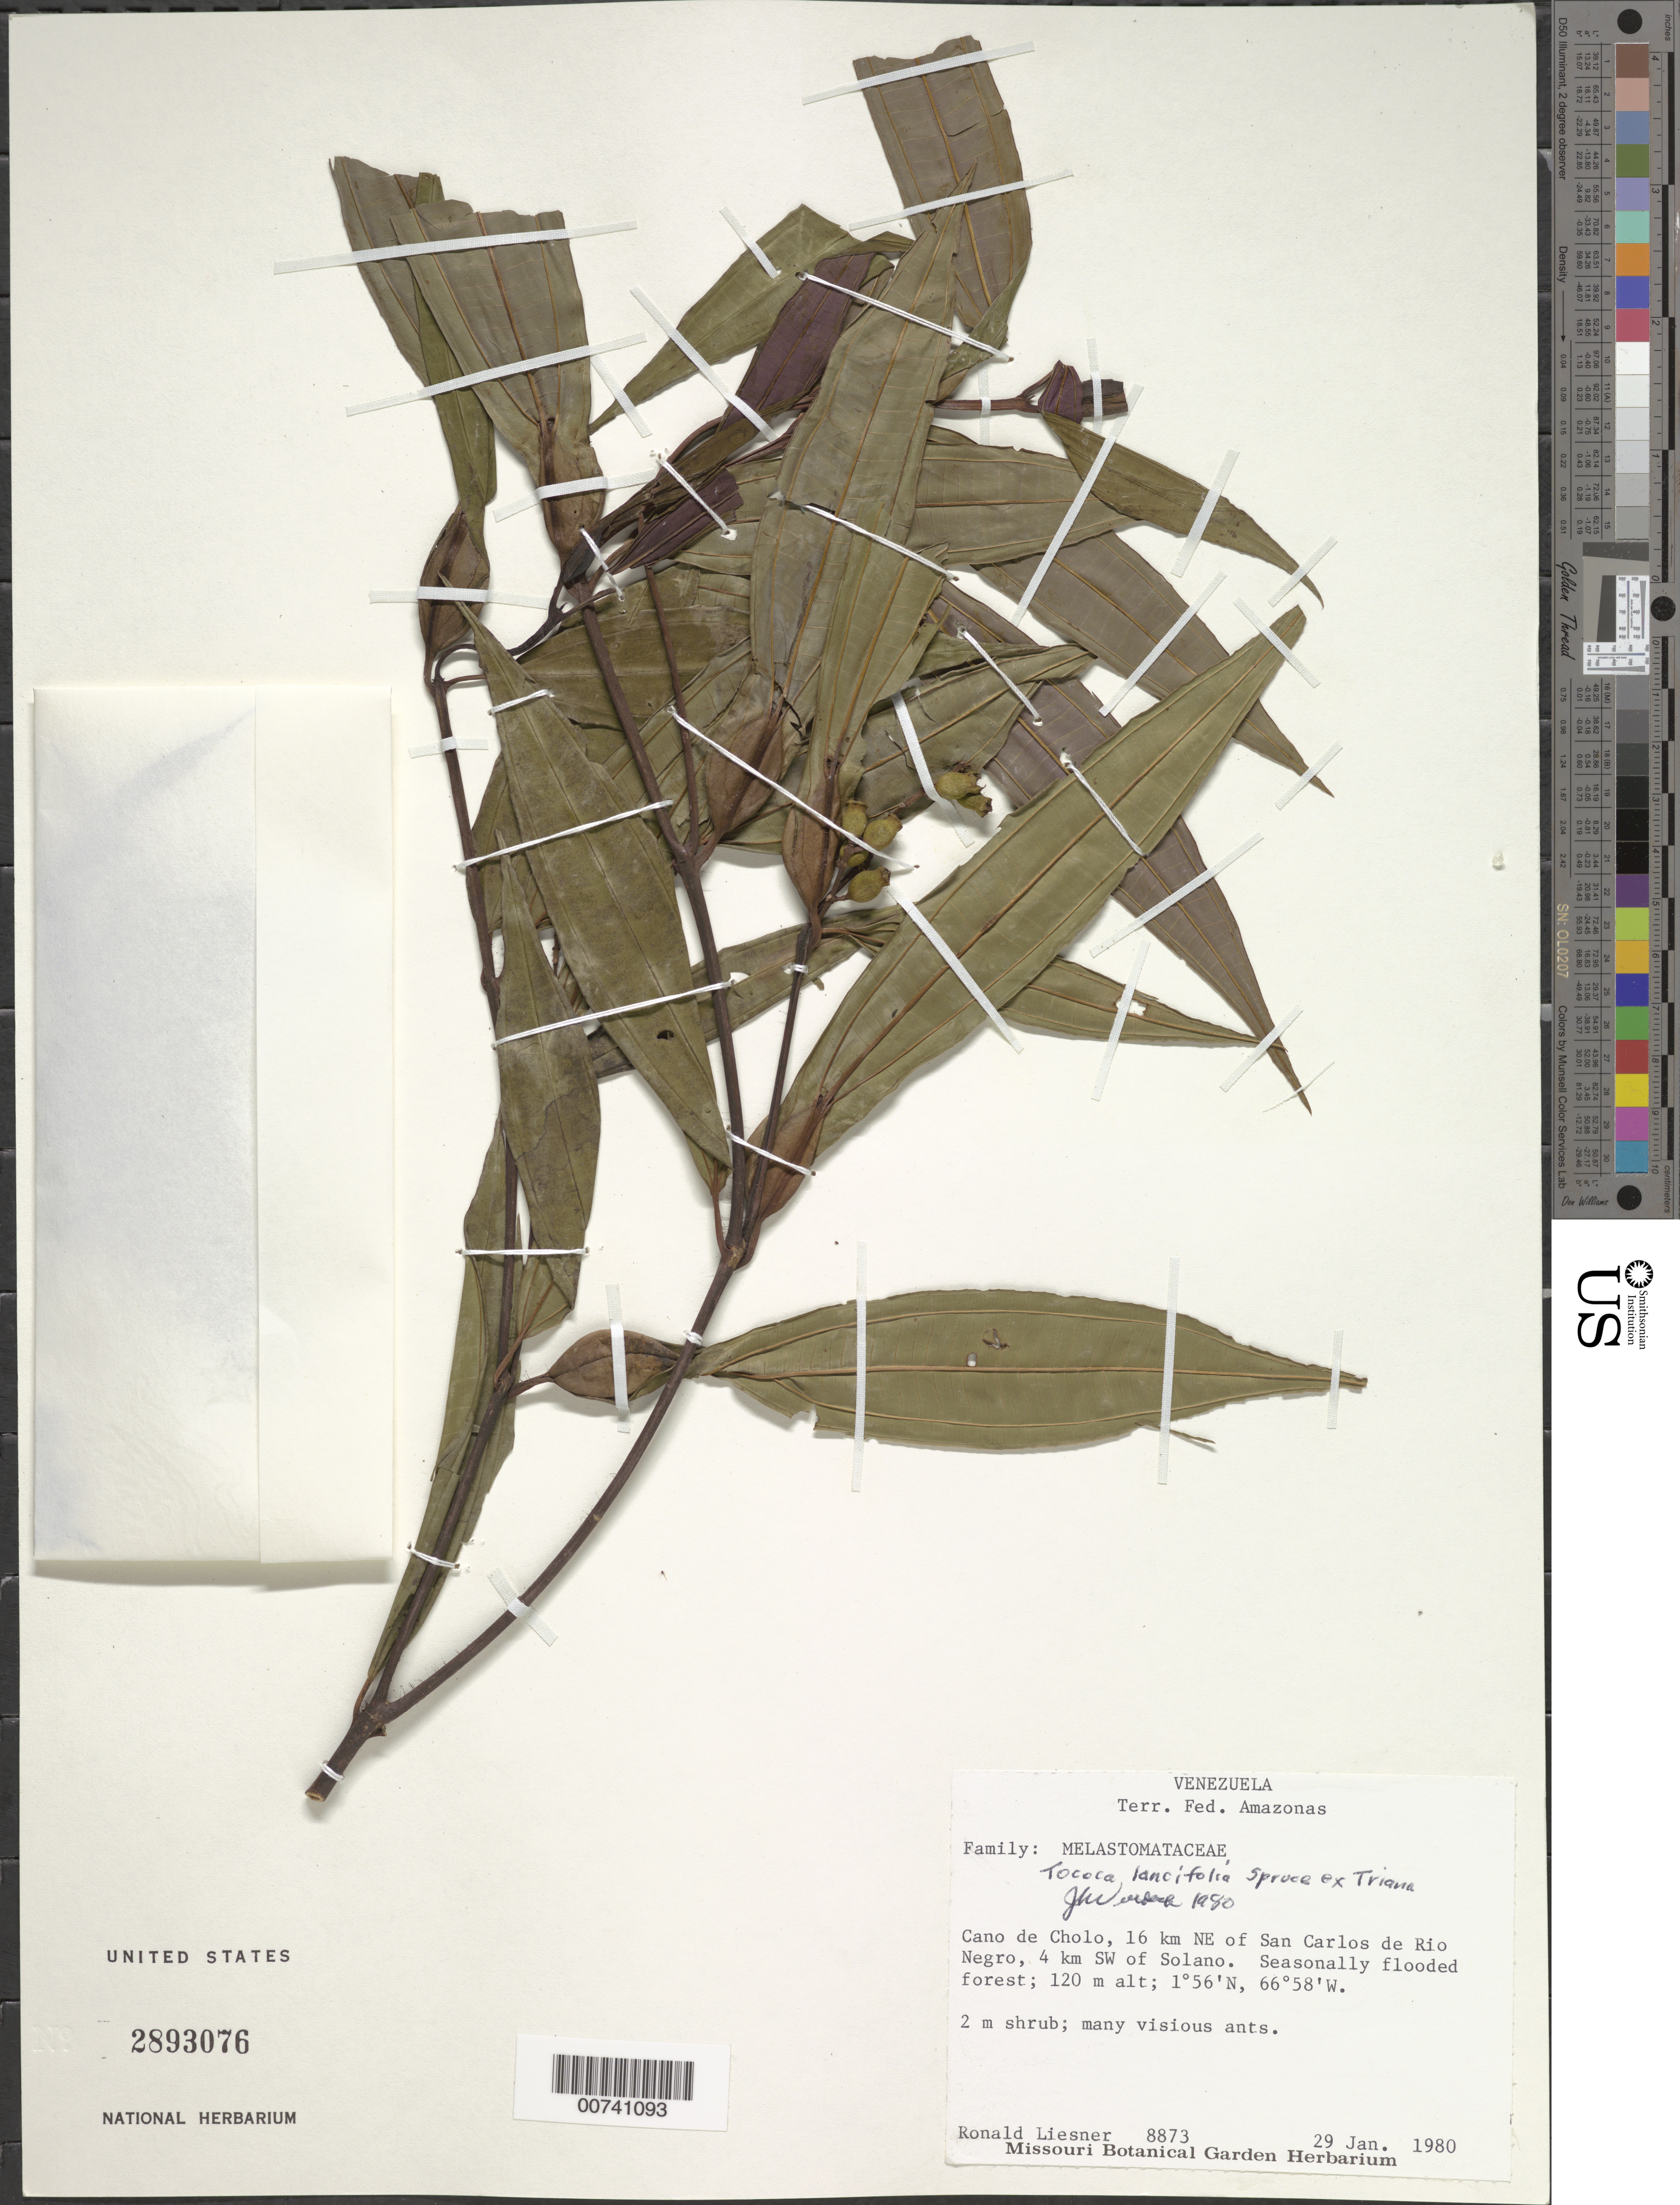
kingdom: Plantae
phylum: Tracheophyta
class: Magnoliopsida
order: Myrtales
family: Melastomataceae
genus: Tococa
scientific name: Tococa lancifolia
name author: Spruce ex Triana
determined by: Wurdack, John J., (US), US (UNITED STATES)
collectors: R. L. Liesner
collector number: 8873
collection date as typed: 29-Jan-80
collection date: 1980-01-29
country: Venezuela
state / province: Amazonas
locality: San Carlos de Río Negro, 16 km NE of; Caño de Cholo, 4 km SW of Solano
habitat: Seasonally flooded forest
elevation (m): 120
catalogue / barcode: US 2893076